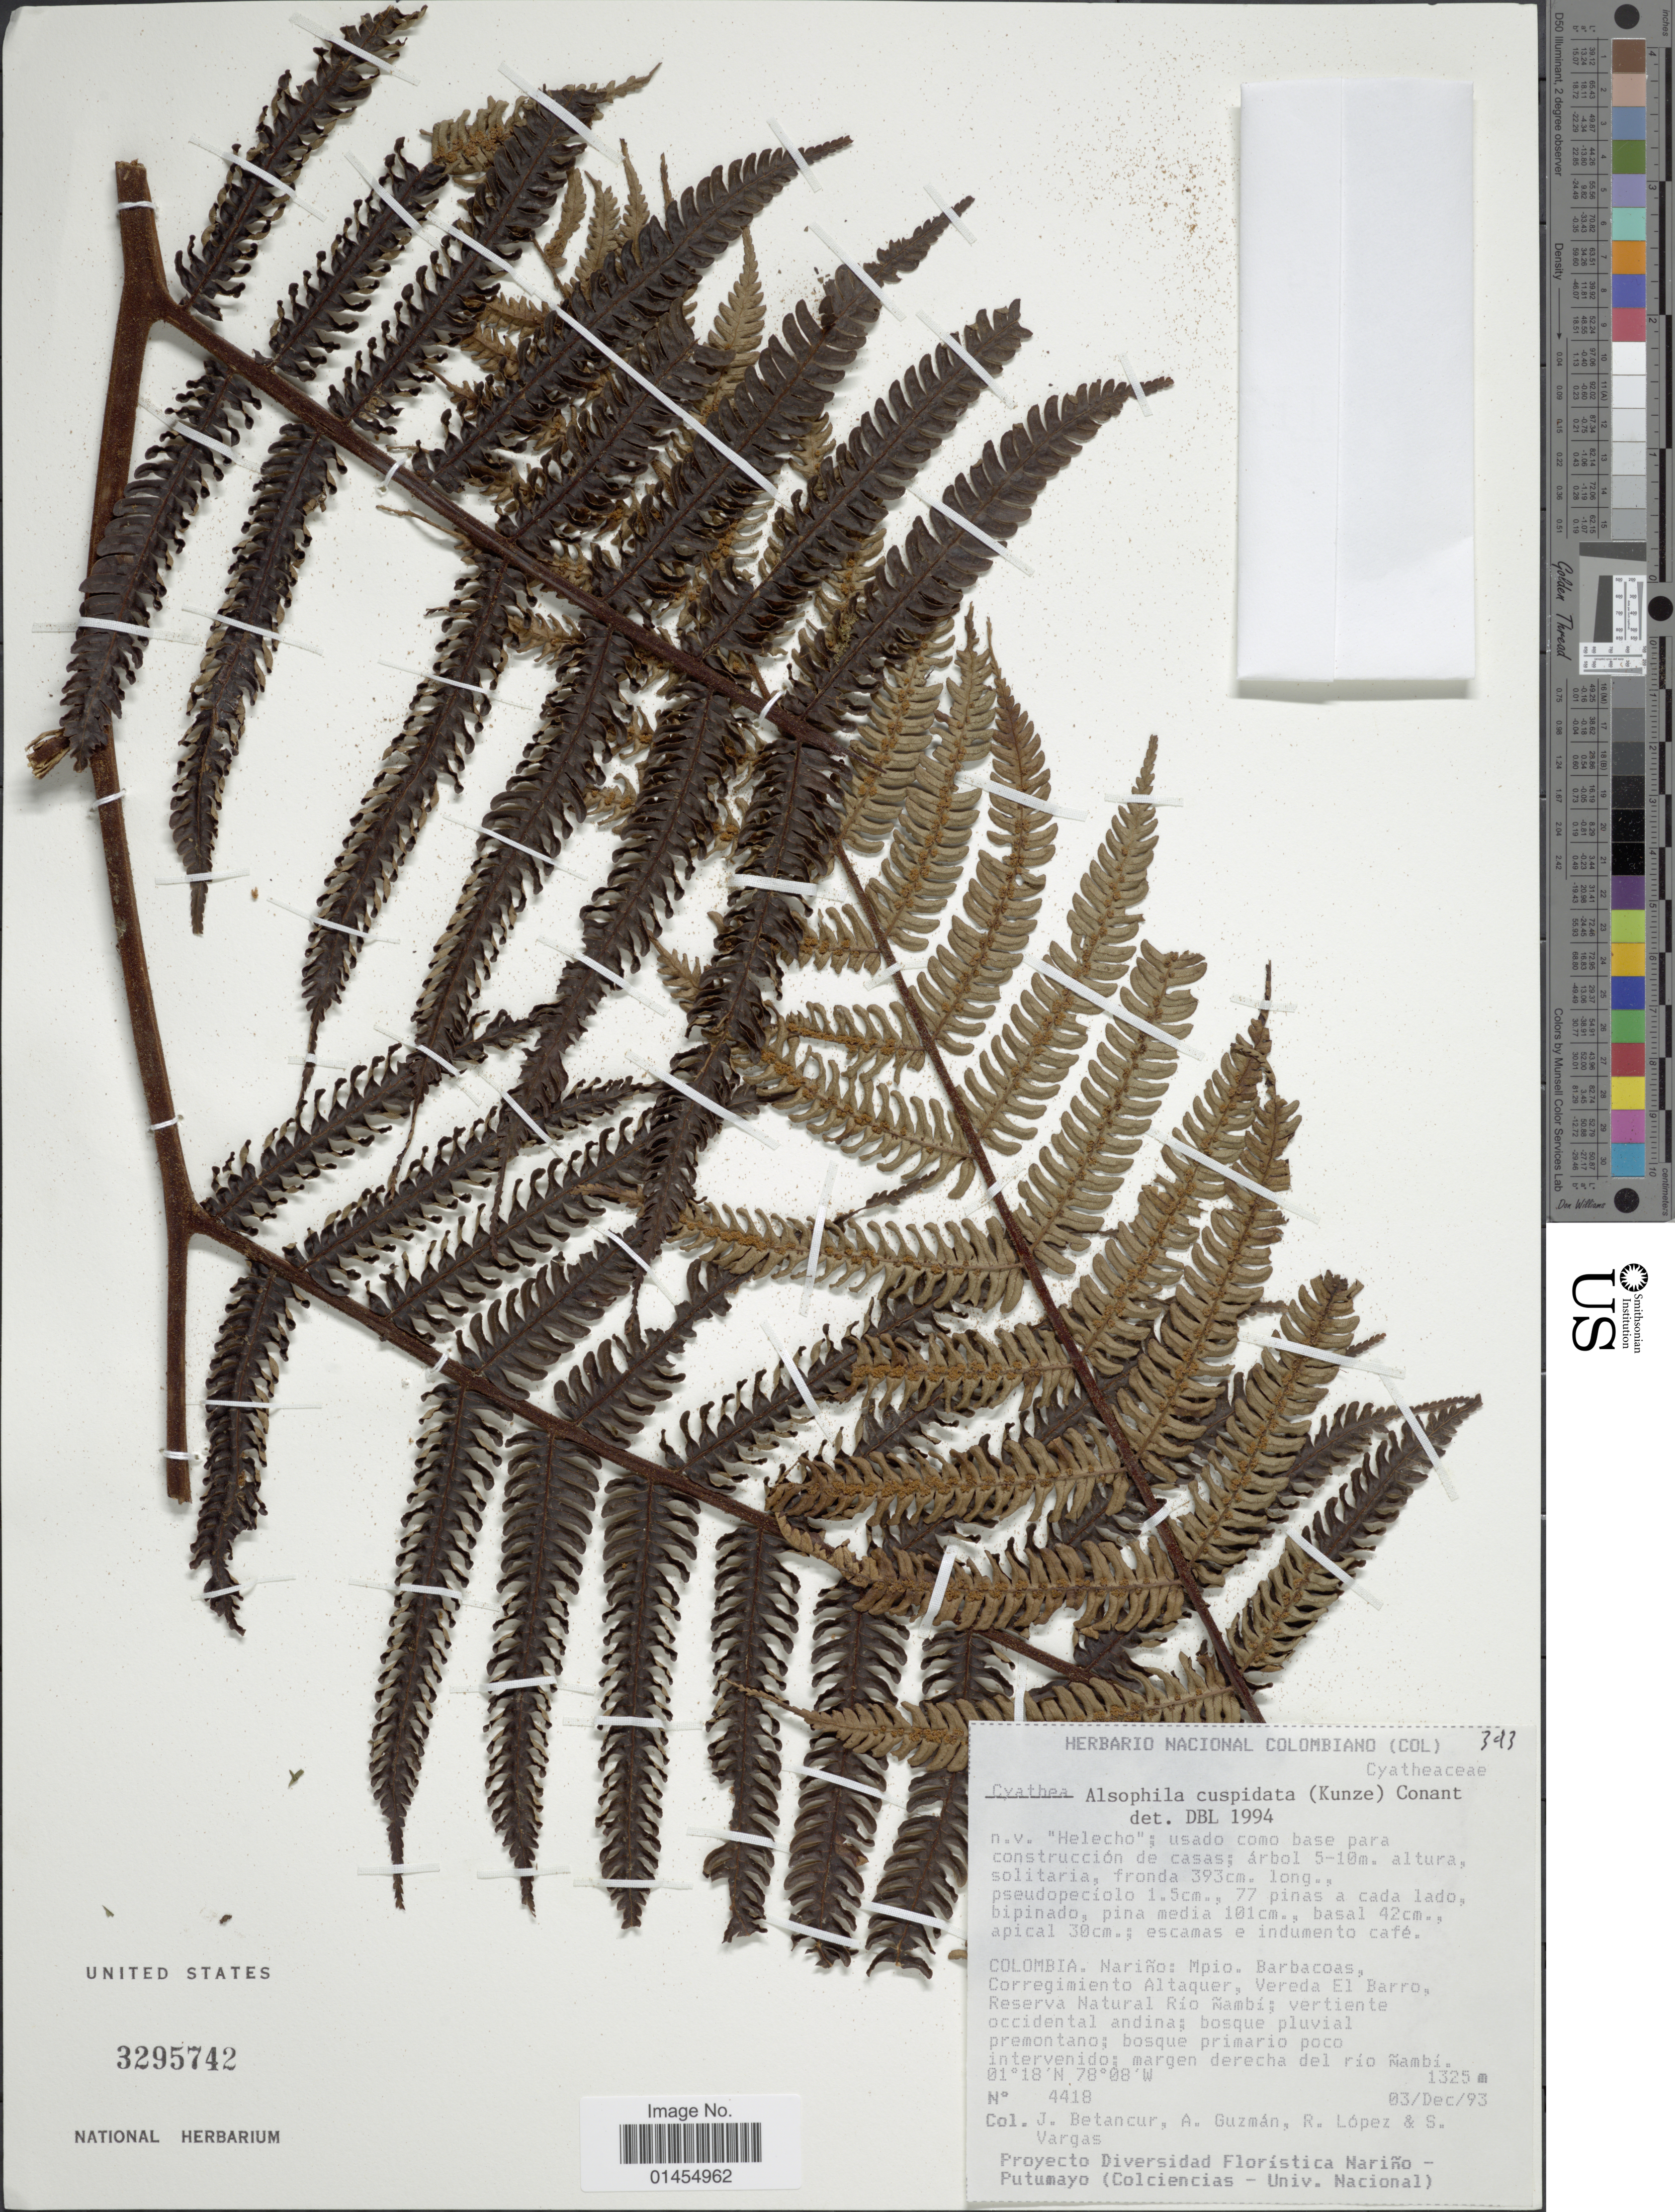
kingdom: Plantae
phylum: Tracheophyta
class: Polypodiopsida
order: Cyatheales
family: Cyatheaceae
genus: Alsophila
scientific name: Alsophila cuspidata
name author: (Kunze) D.S. Conant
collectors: J. Betancur, A. Guzman, López, R. M. & S. Vargas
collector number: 4418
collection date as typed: Transcribed d/m/y: 3/12/93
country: Colombia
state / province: Nariño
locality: Mpio. Barbacoas, Corregimiento Altaquer, Vereda El Barro, Reserva Natural Río Nambi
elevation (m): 1325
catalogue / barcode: US 3295742